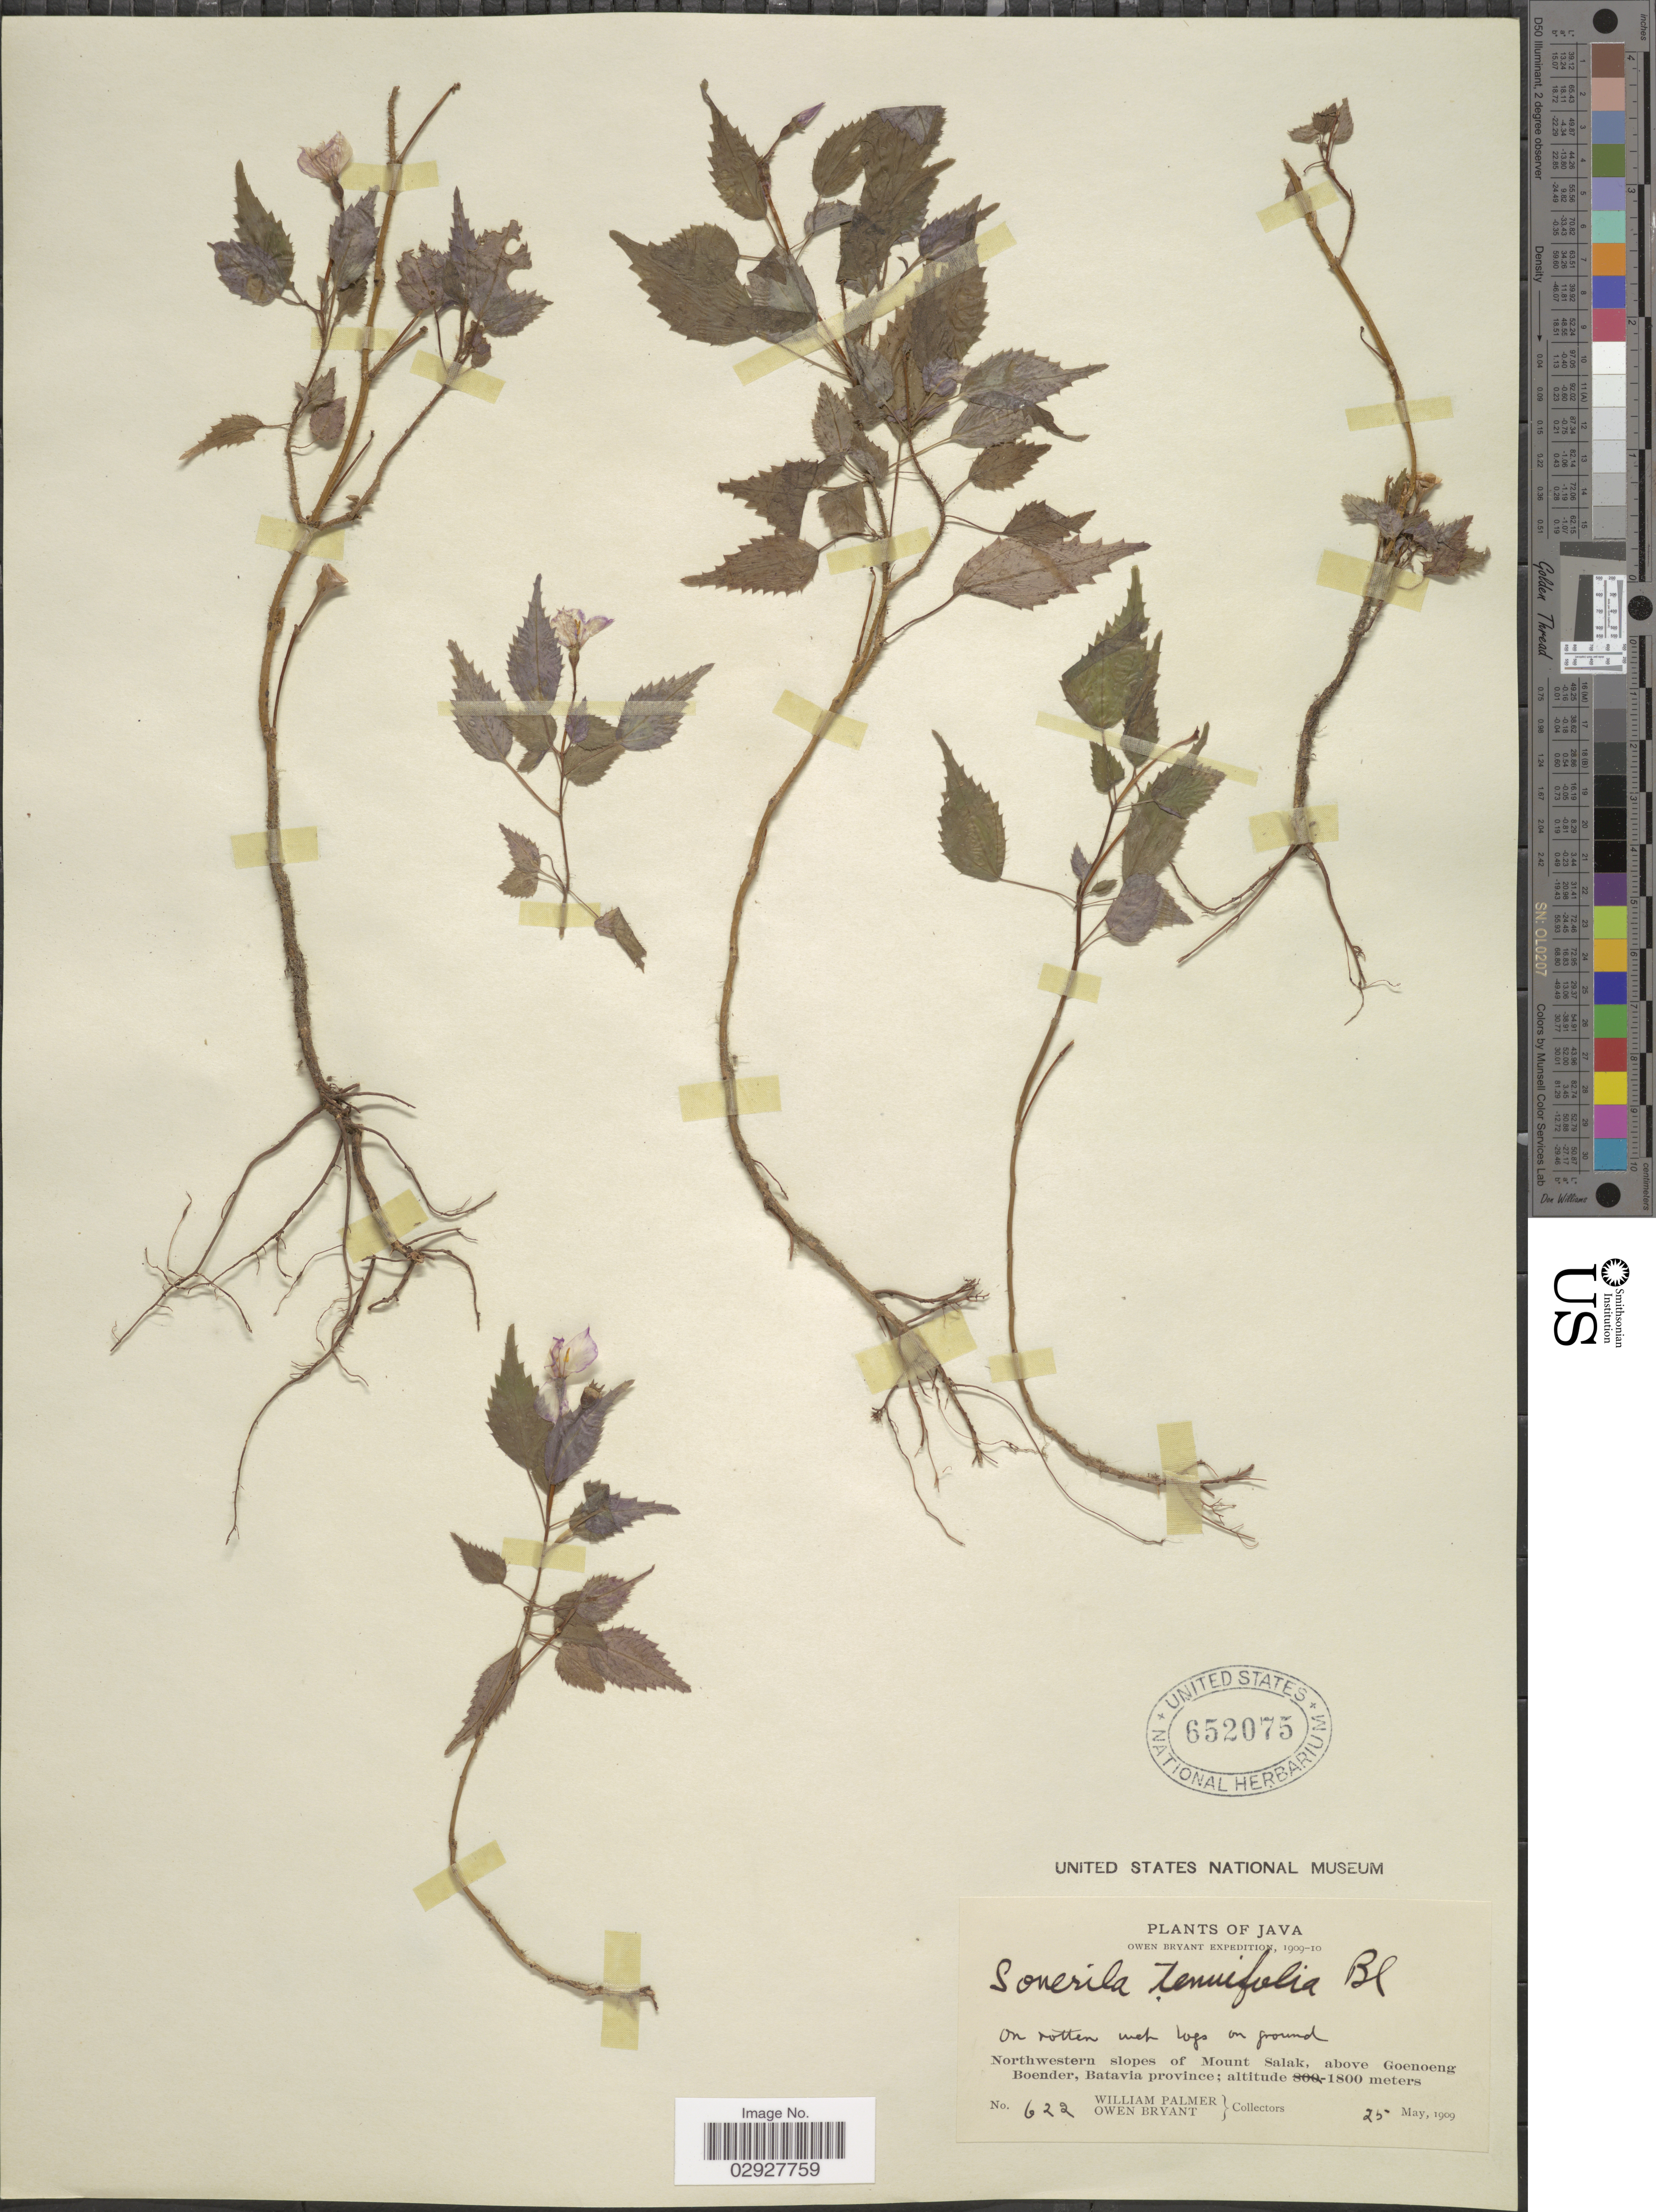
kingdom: Plantae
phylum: Tracheophyta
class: Magnoliopsida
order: Myrtales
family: Melastomataceae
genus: Sonerila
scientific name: Sonerila tenuifolia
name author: Blume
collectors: W. Palmer & O. Bryant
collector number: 622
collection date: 1909-05-25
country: Indonesia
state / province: Java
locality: Northwestern slopes of Mount Salak, above Goenoeng Boender, Batavia province.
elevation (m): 1800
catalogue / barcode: US 652075